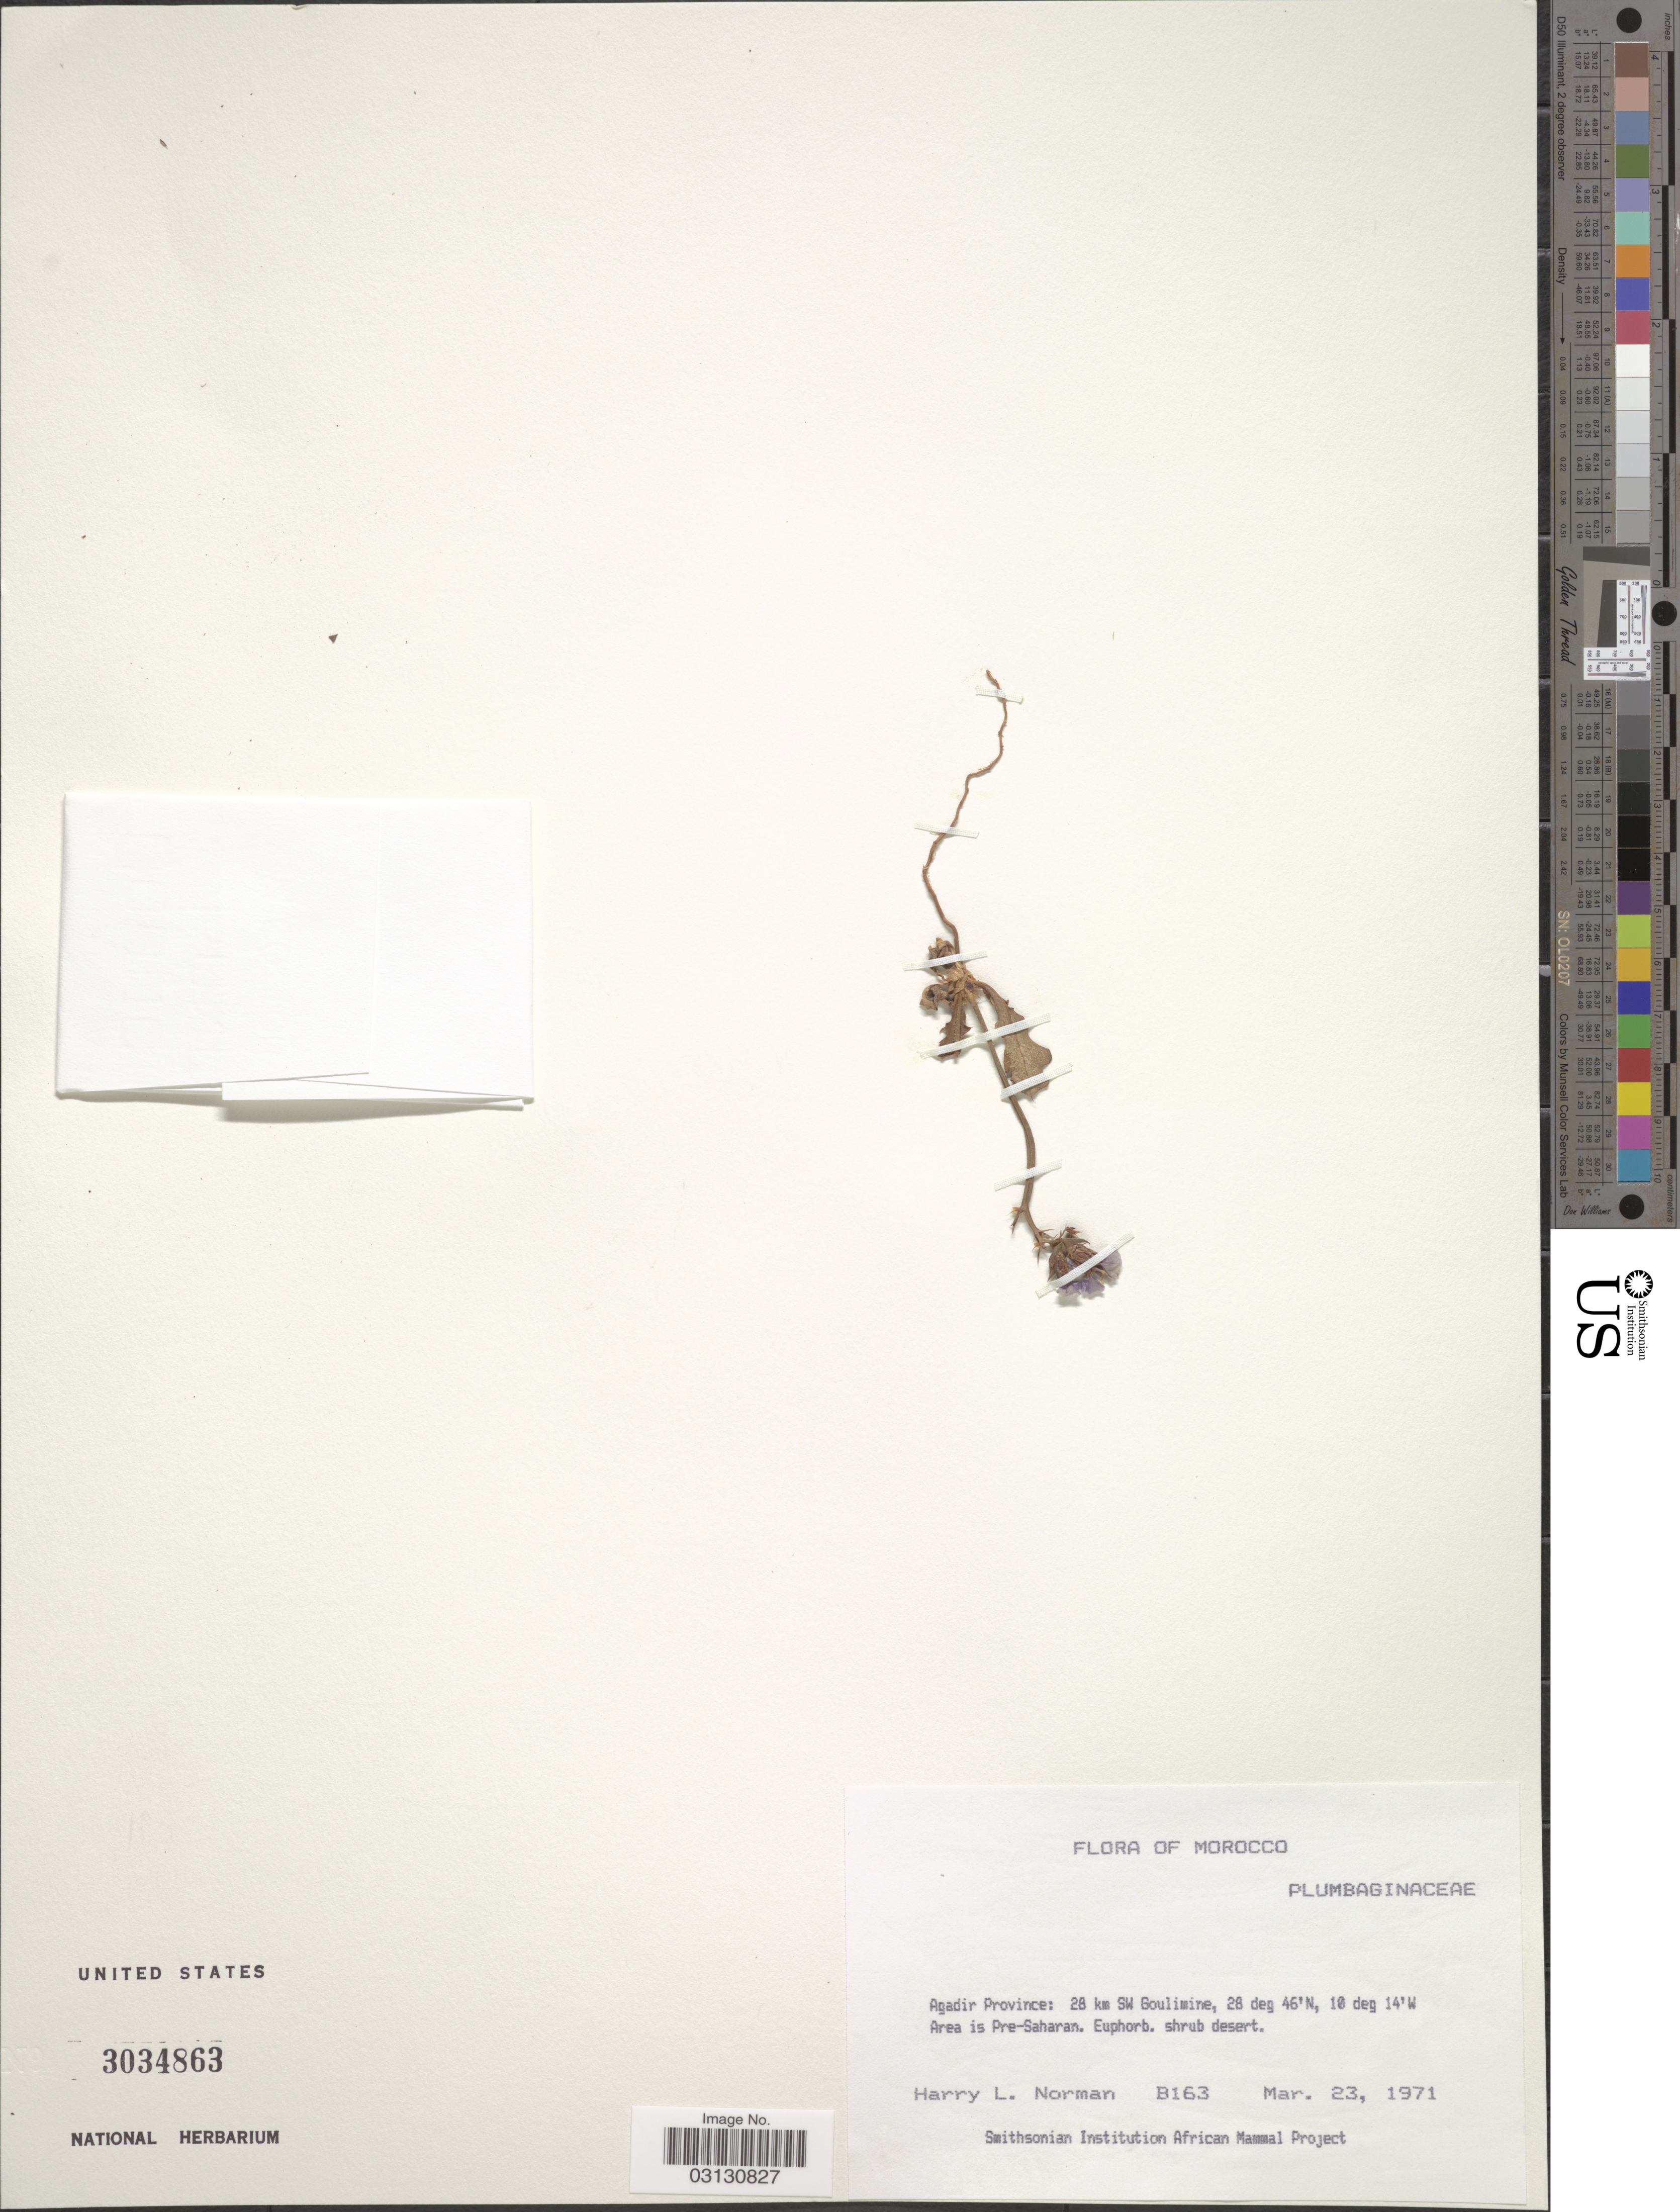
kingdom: Plantae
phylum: Tracheophyta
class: Magnoliopsida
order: Caryophyllales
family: Plumbaginaceae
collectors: Norman, H.L.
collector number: B163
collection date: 1971-03-23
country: Morocco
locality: Agadir Province: 28 km SW Goulimine, Area is Pre-Saharan.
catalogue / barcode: US 3034863